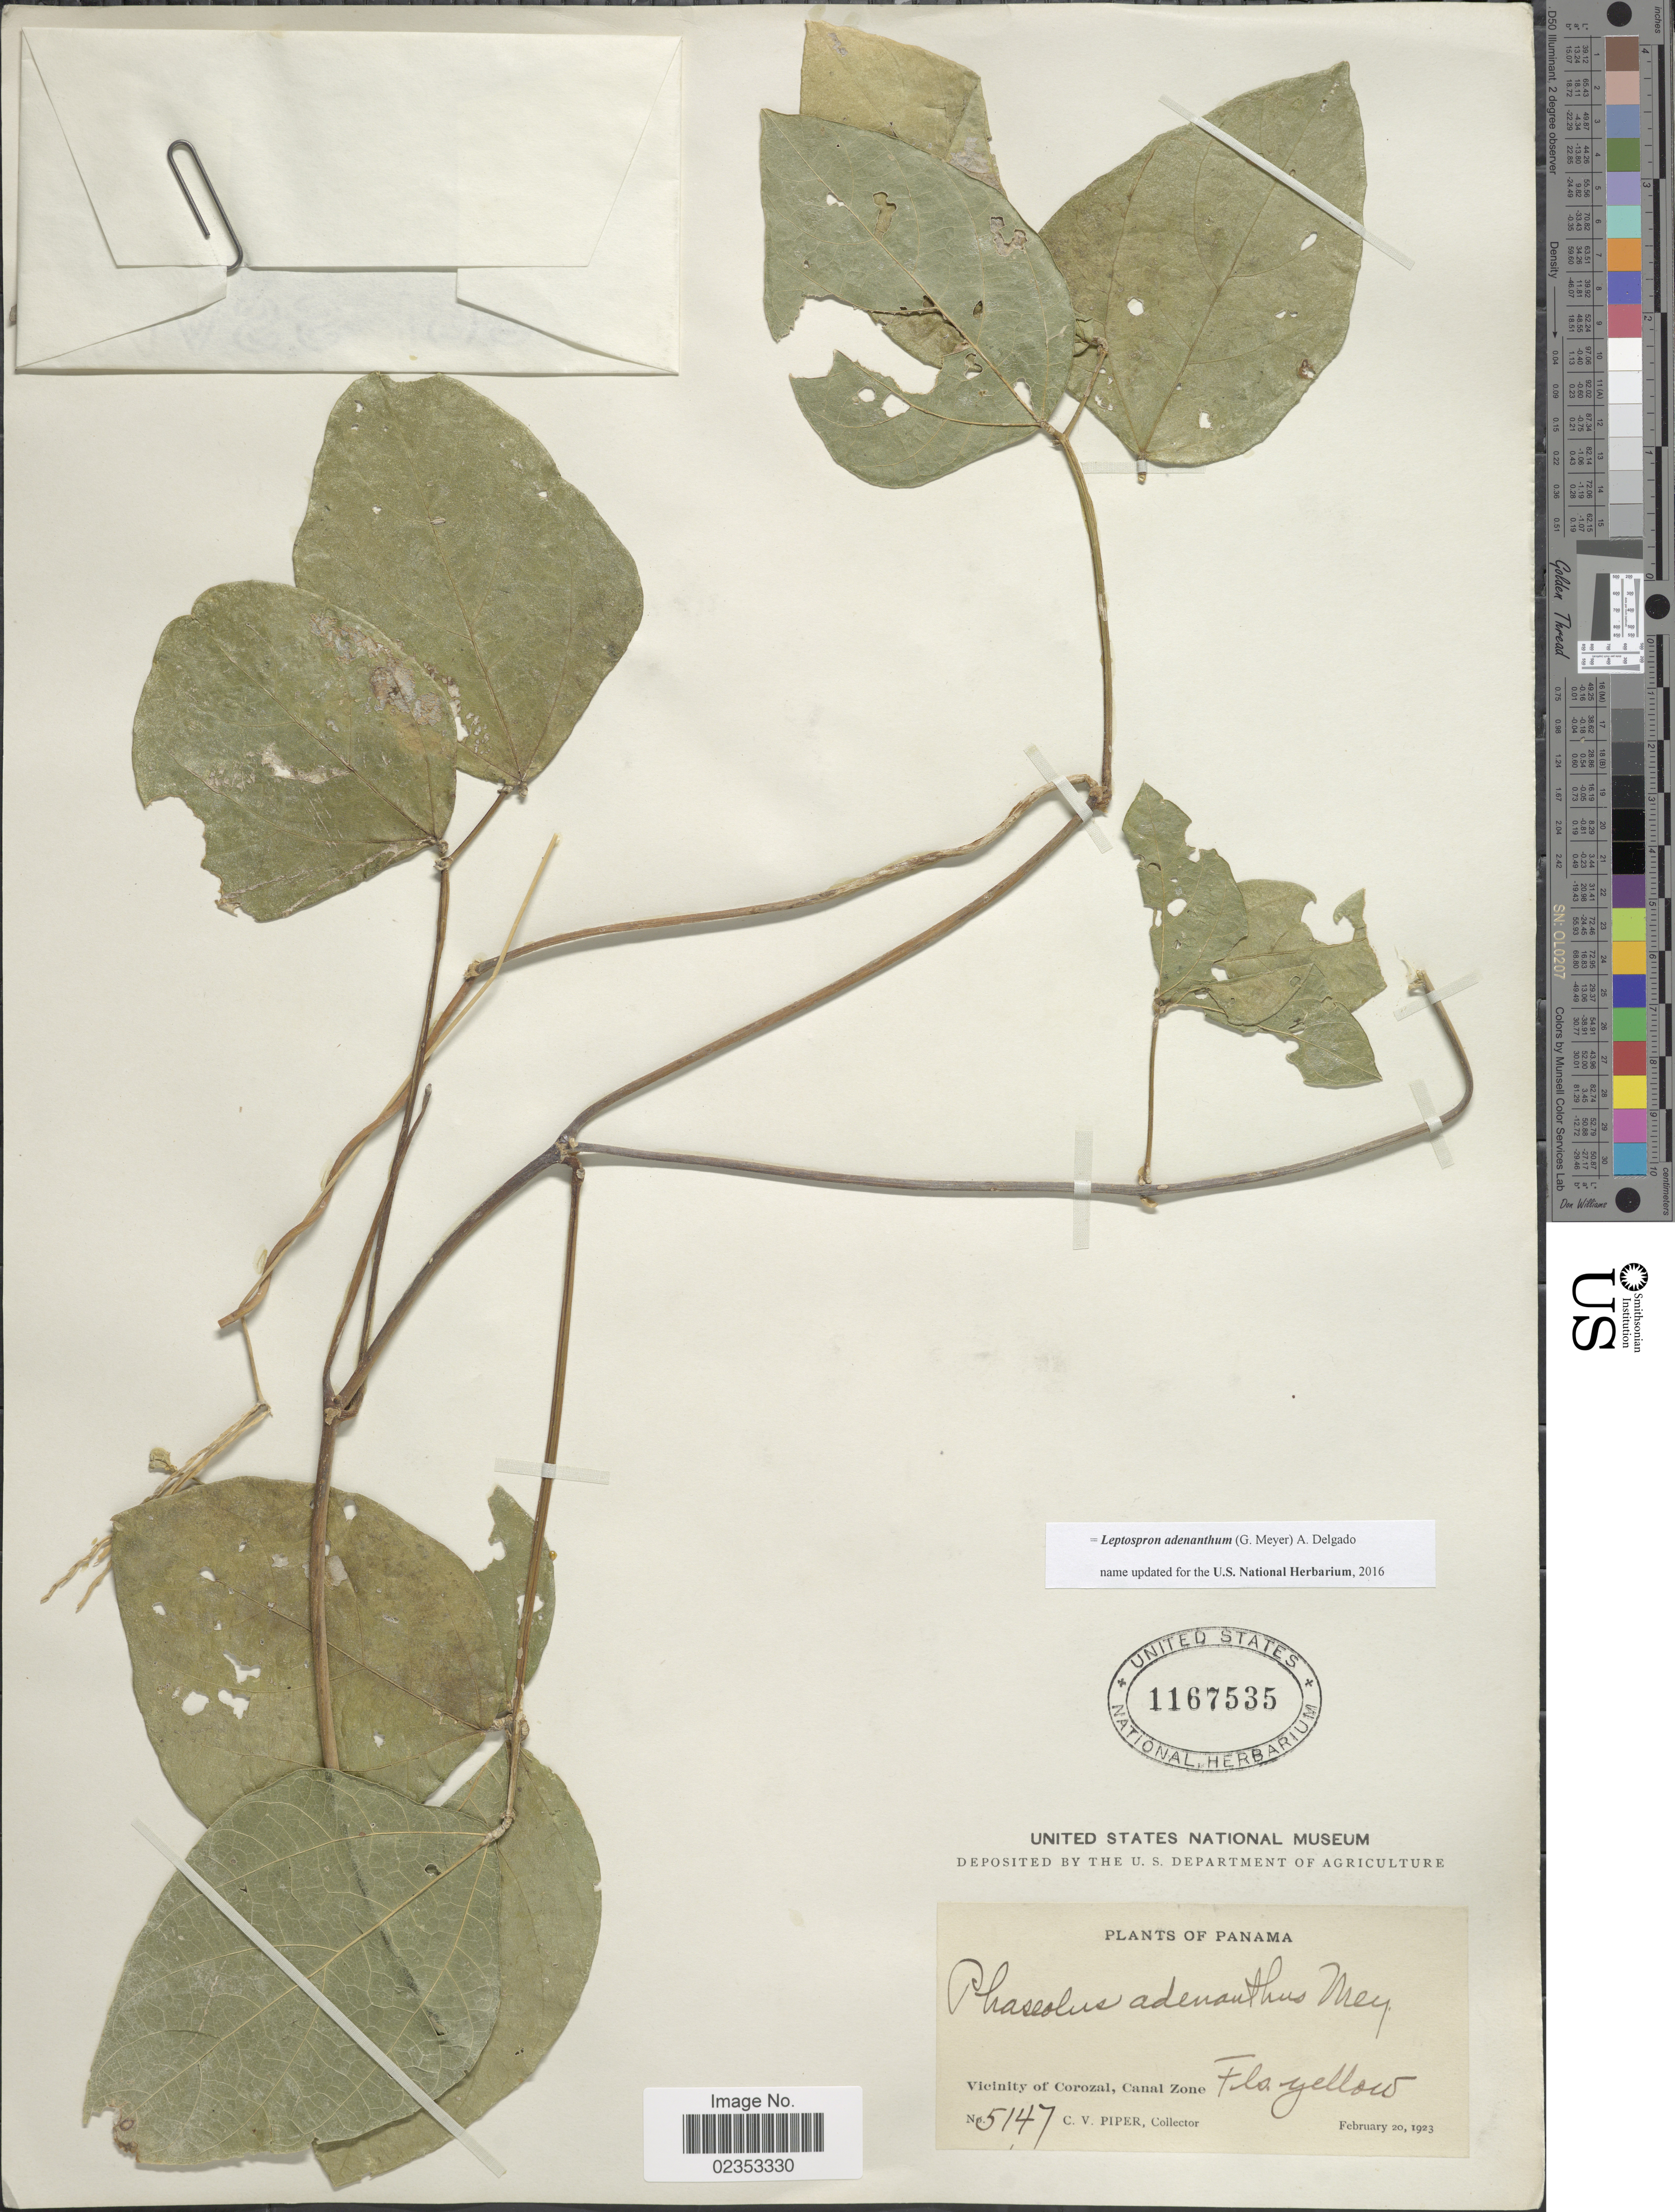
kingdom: Plantae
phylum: Tracheophyta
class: Magnoliopsida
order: Fabales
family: Fabaceae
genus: Leptospron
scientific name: Leptospron adenanthum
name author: (G. Mey.) A. Delgado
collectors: C. V. Piper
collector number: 5147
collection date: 1923-02-20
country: Panama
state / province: Colón / Panamá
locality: Vicinity of Corozal, Canal Zone.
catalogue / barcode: US 1167535